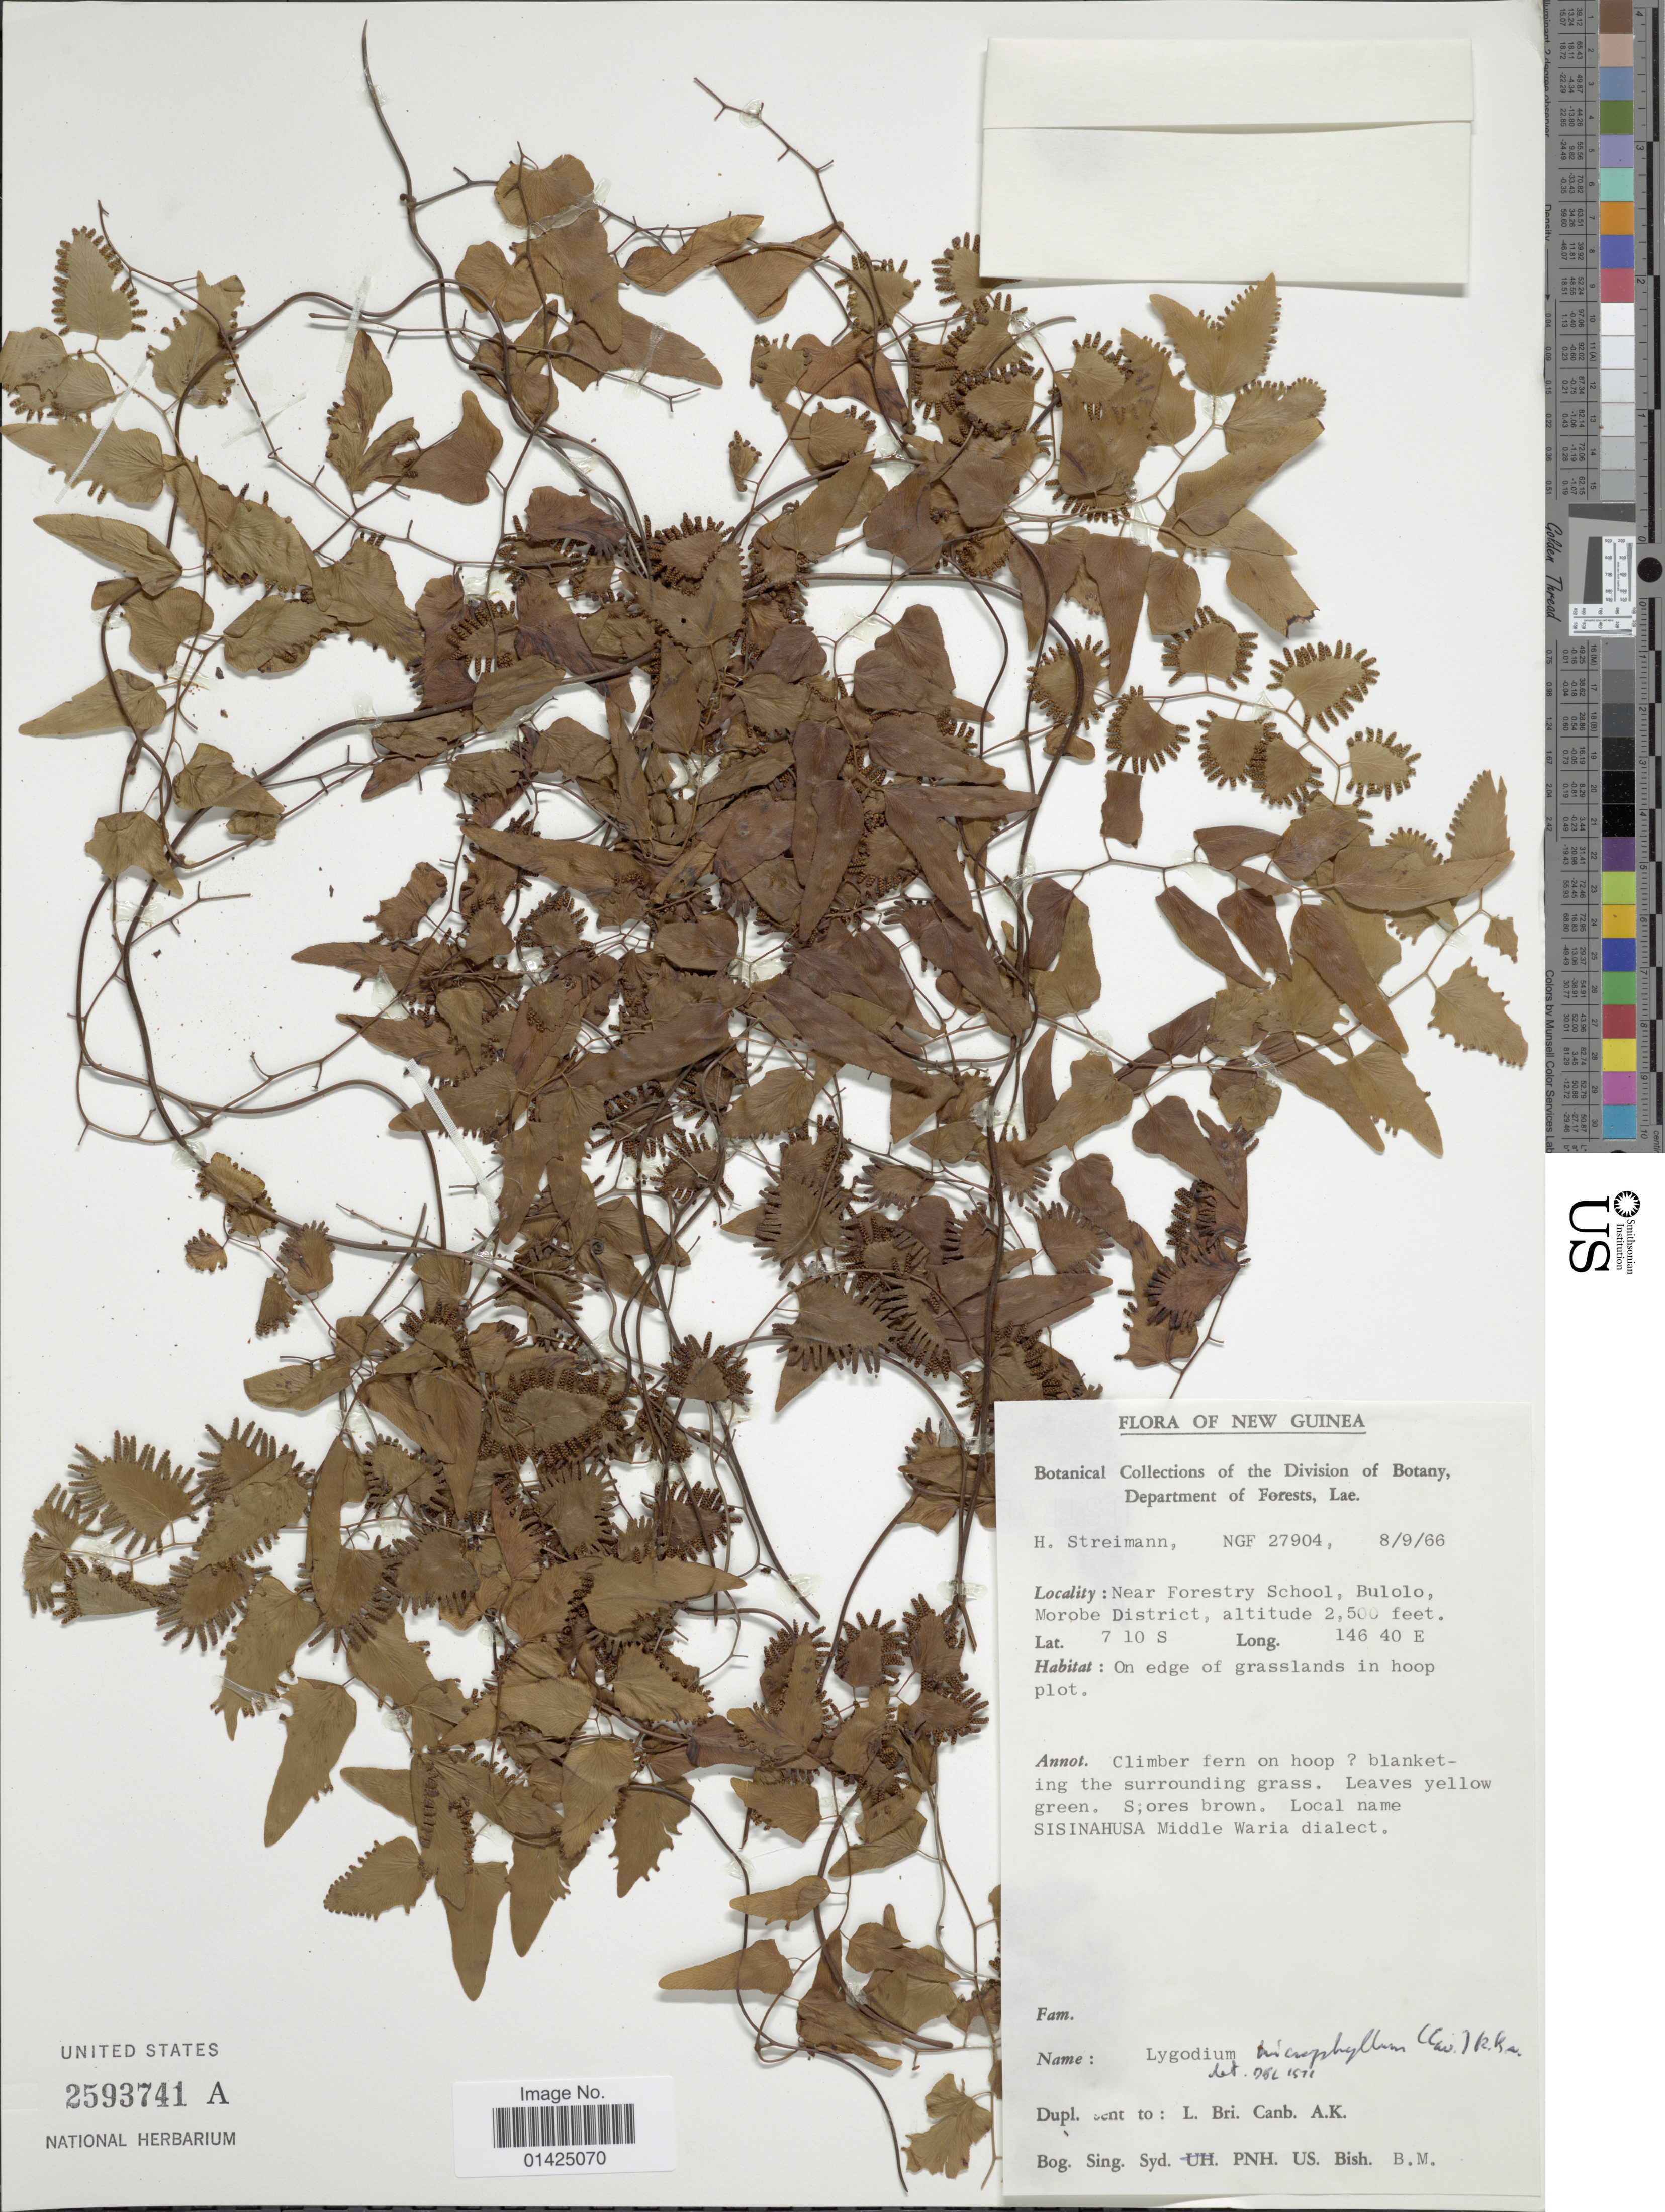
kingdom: Plantae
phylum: Tracheophyta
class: Polypodiopsida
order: Schizaeales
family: Lygodiaceae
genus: Lygodium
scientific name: Lygodium microphyllum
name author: (Cav.) R. Br.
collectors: H. Streiman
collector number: NGF 27904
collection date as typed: Transcribed d/m/y: 8/9/66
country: Papua New Guinea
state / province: Morobe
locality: Near Forestry school, Bulolo, Morobe District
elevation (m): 762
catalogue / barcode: US 2593741A